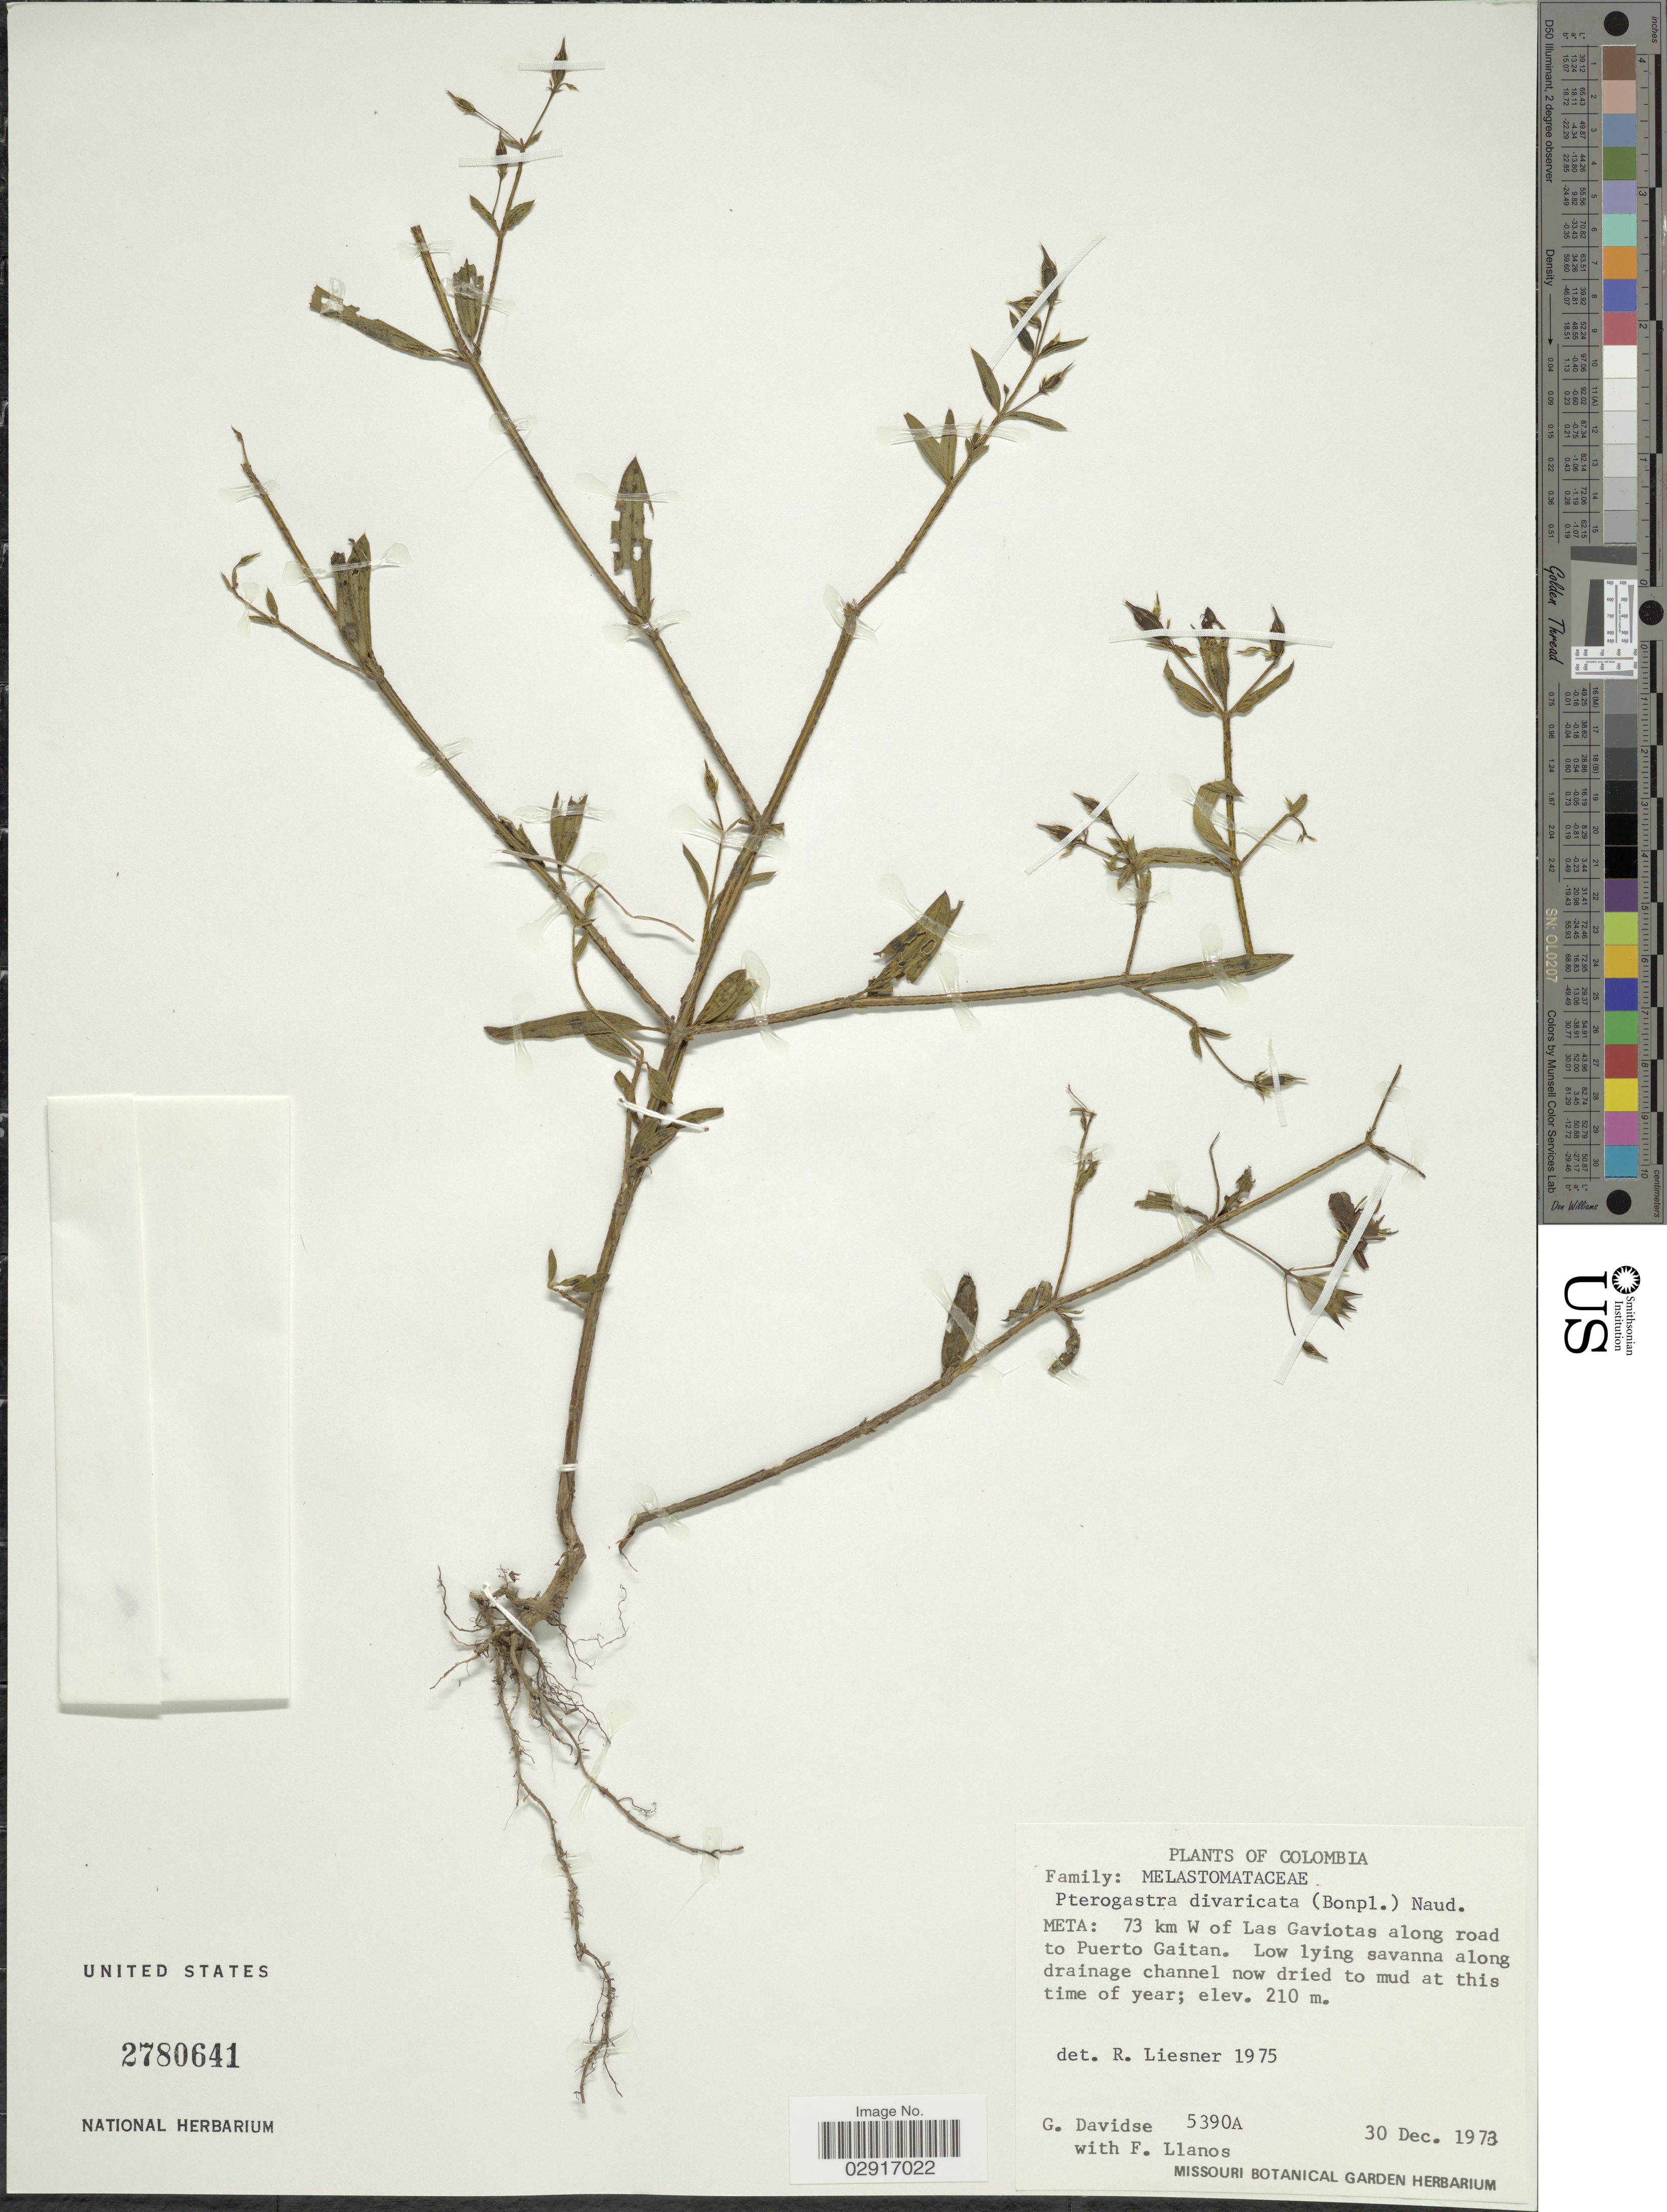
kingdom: Plantae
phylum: Tracheophyta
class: Magnoliopsida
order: Myrtales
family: Melastomataceae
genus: Pterogastra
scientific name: Pterogastra divaricata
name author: (Bonpl.) Naudin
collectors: G. Davidse & F. Llanos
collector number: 5390A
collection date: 1978-12-30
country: Colombia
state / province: Meta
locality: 73 km W of Las Gaviotas along road to Puerto Gaitan.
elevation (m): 210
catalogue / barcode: US 2780641